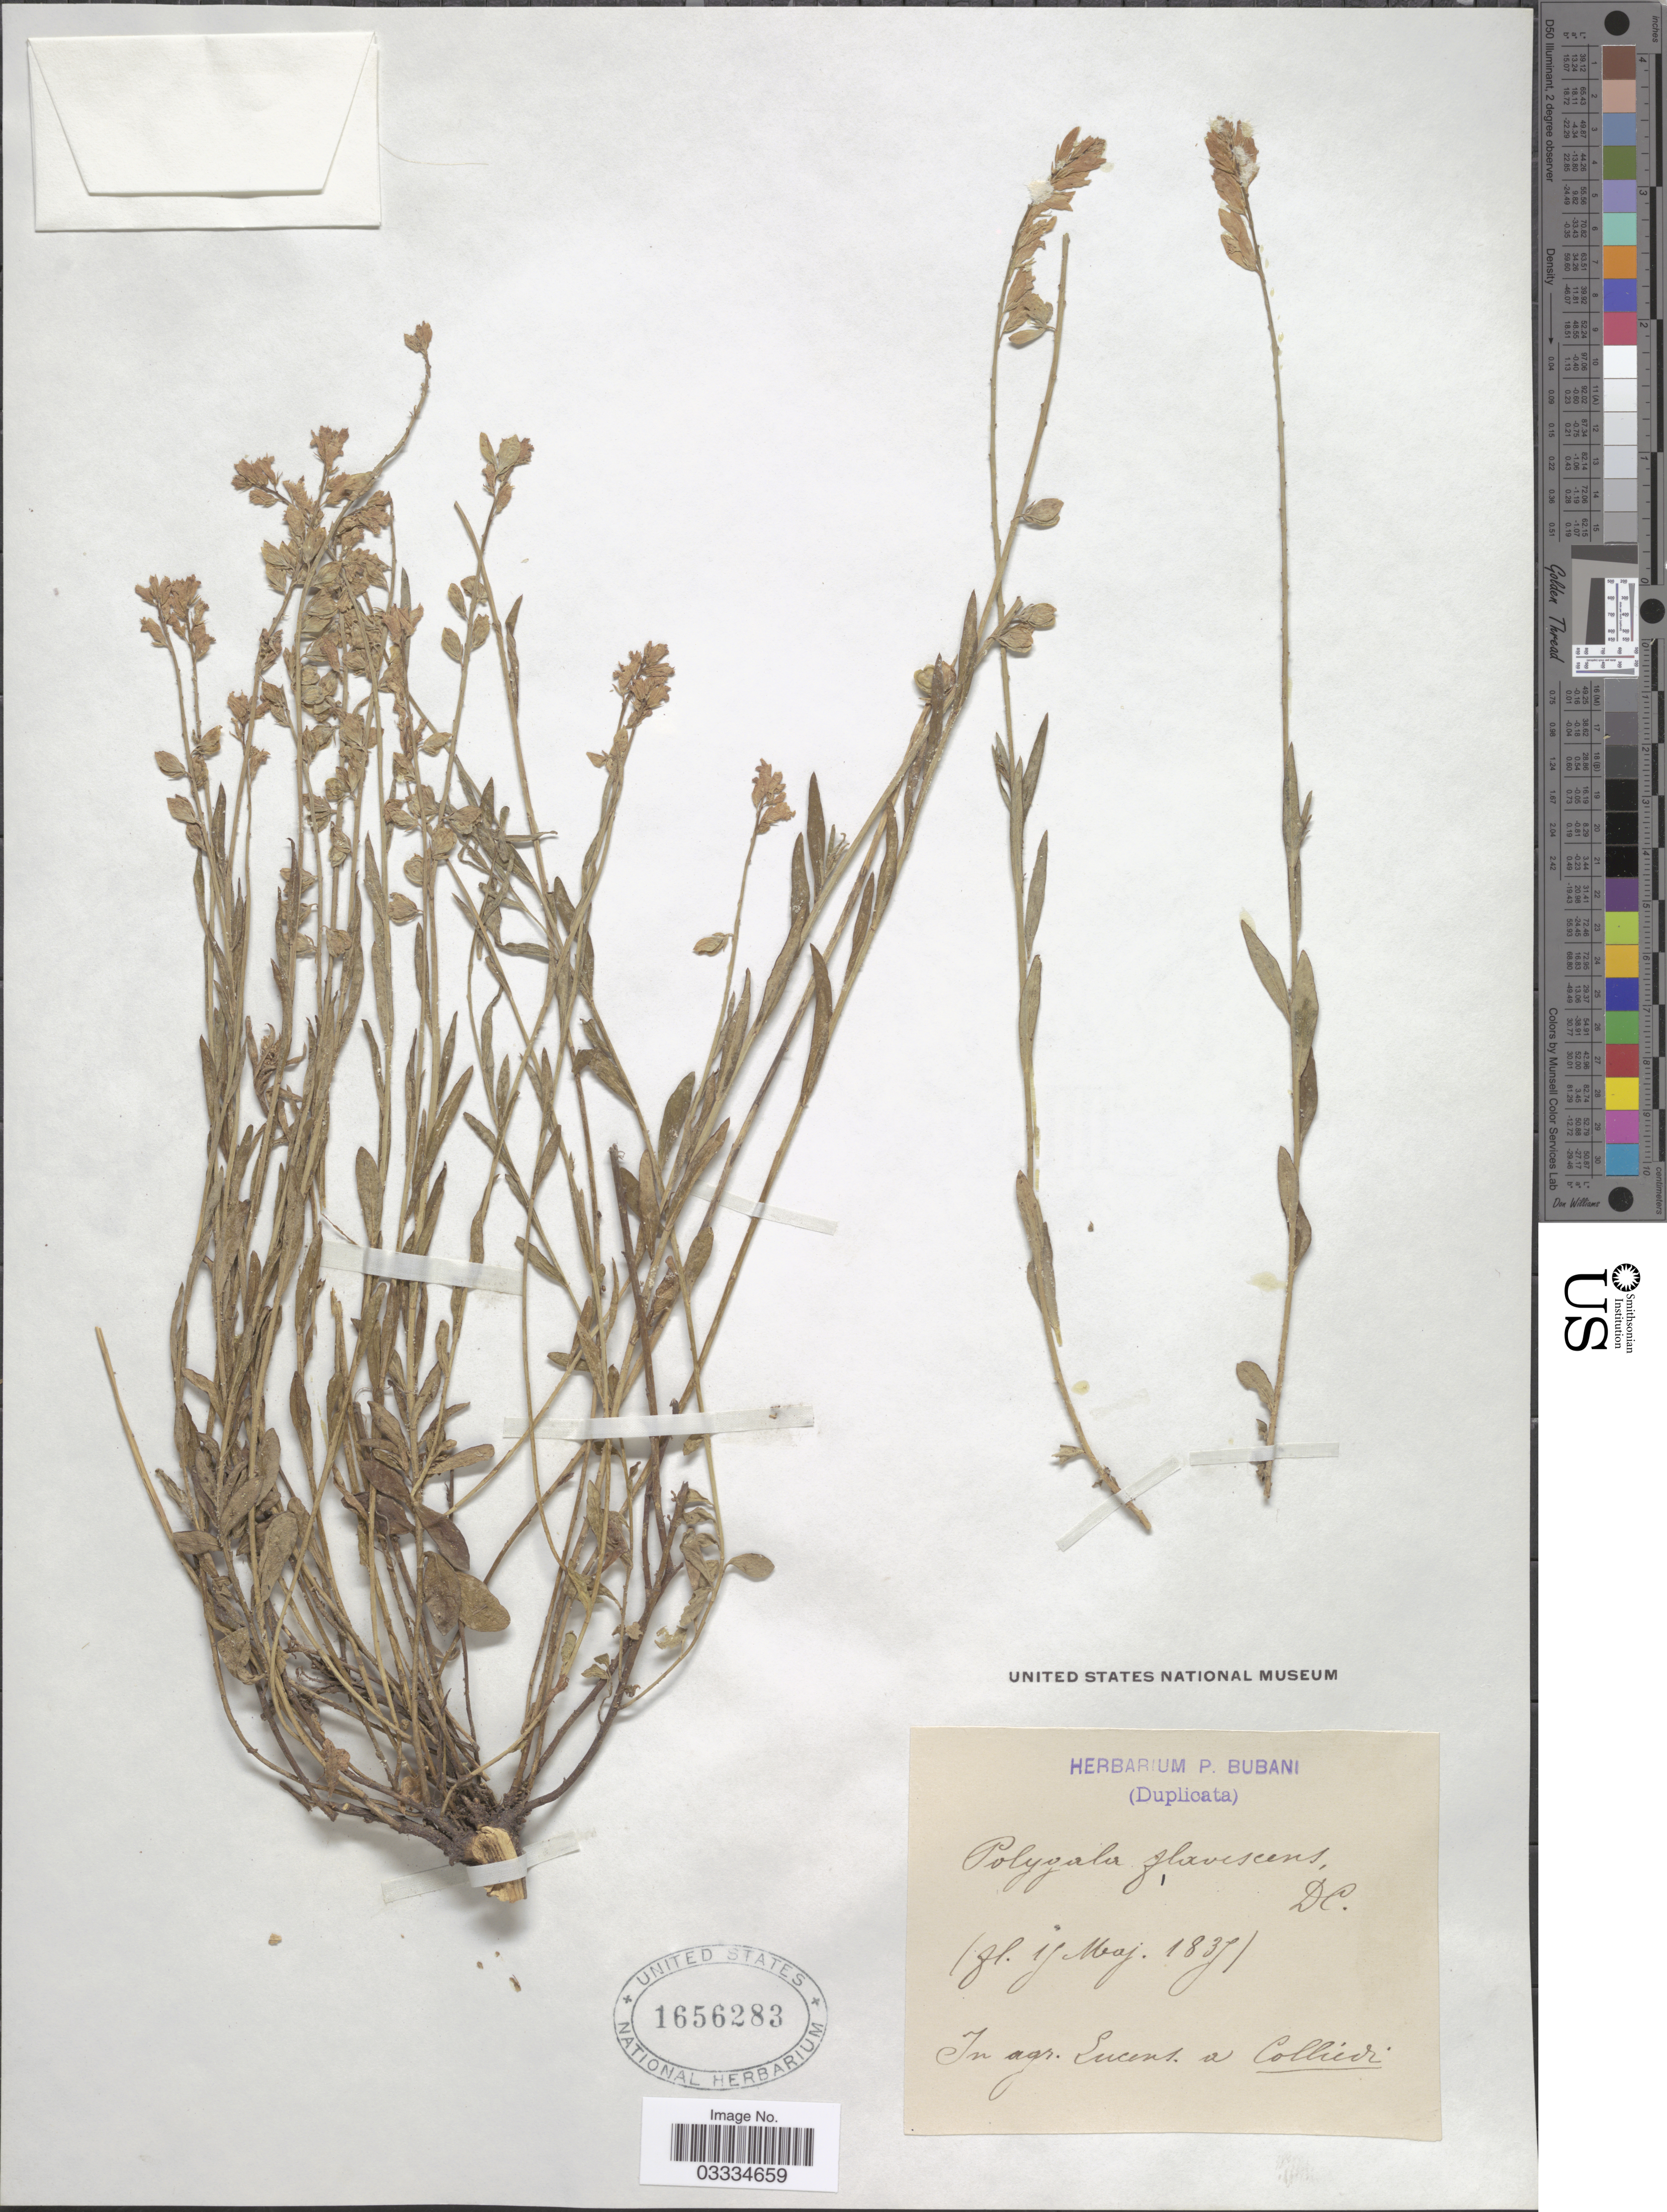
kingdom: Plantae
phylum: Tracheophyta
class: Magnoliopsida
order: Fabales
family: Polygalaceae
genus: Polygala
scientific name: Polygala flavescens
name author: DC.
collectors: ex herb. P. Bubani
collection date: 1837-05-17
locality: In agr. Lucens a Collied [interpreted].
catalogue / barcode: US 1656283